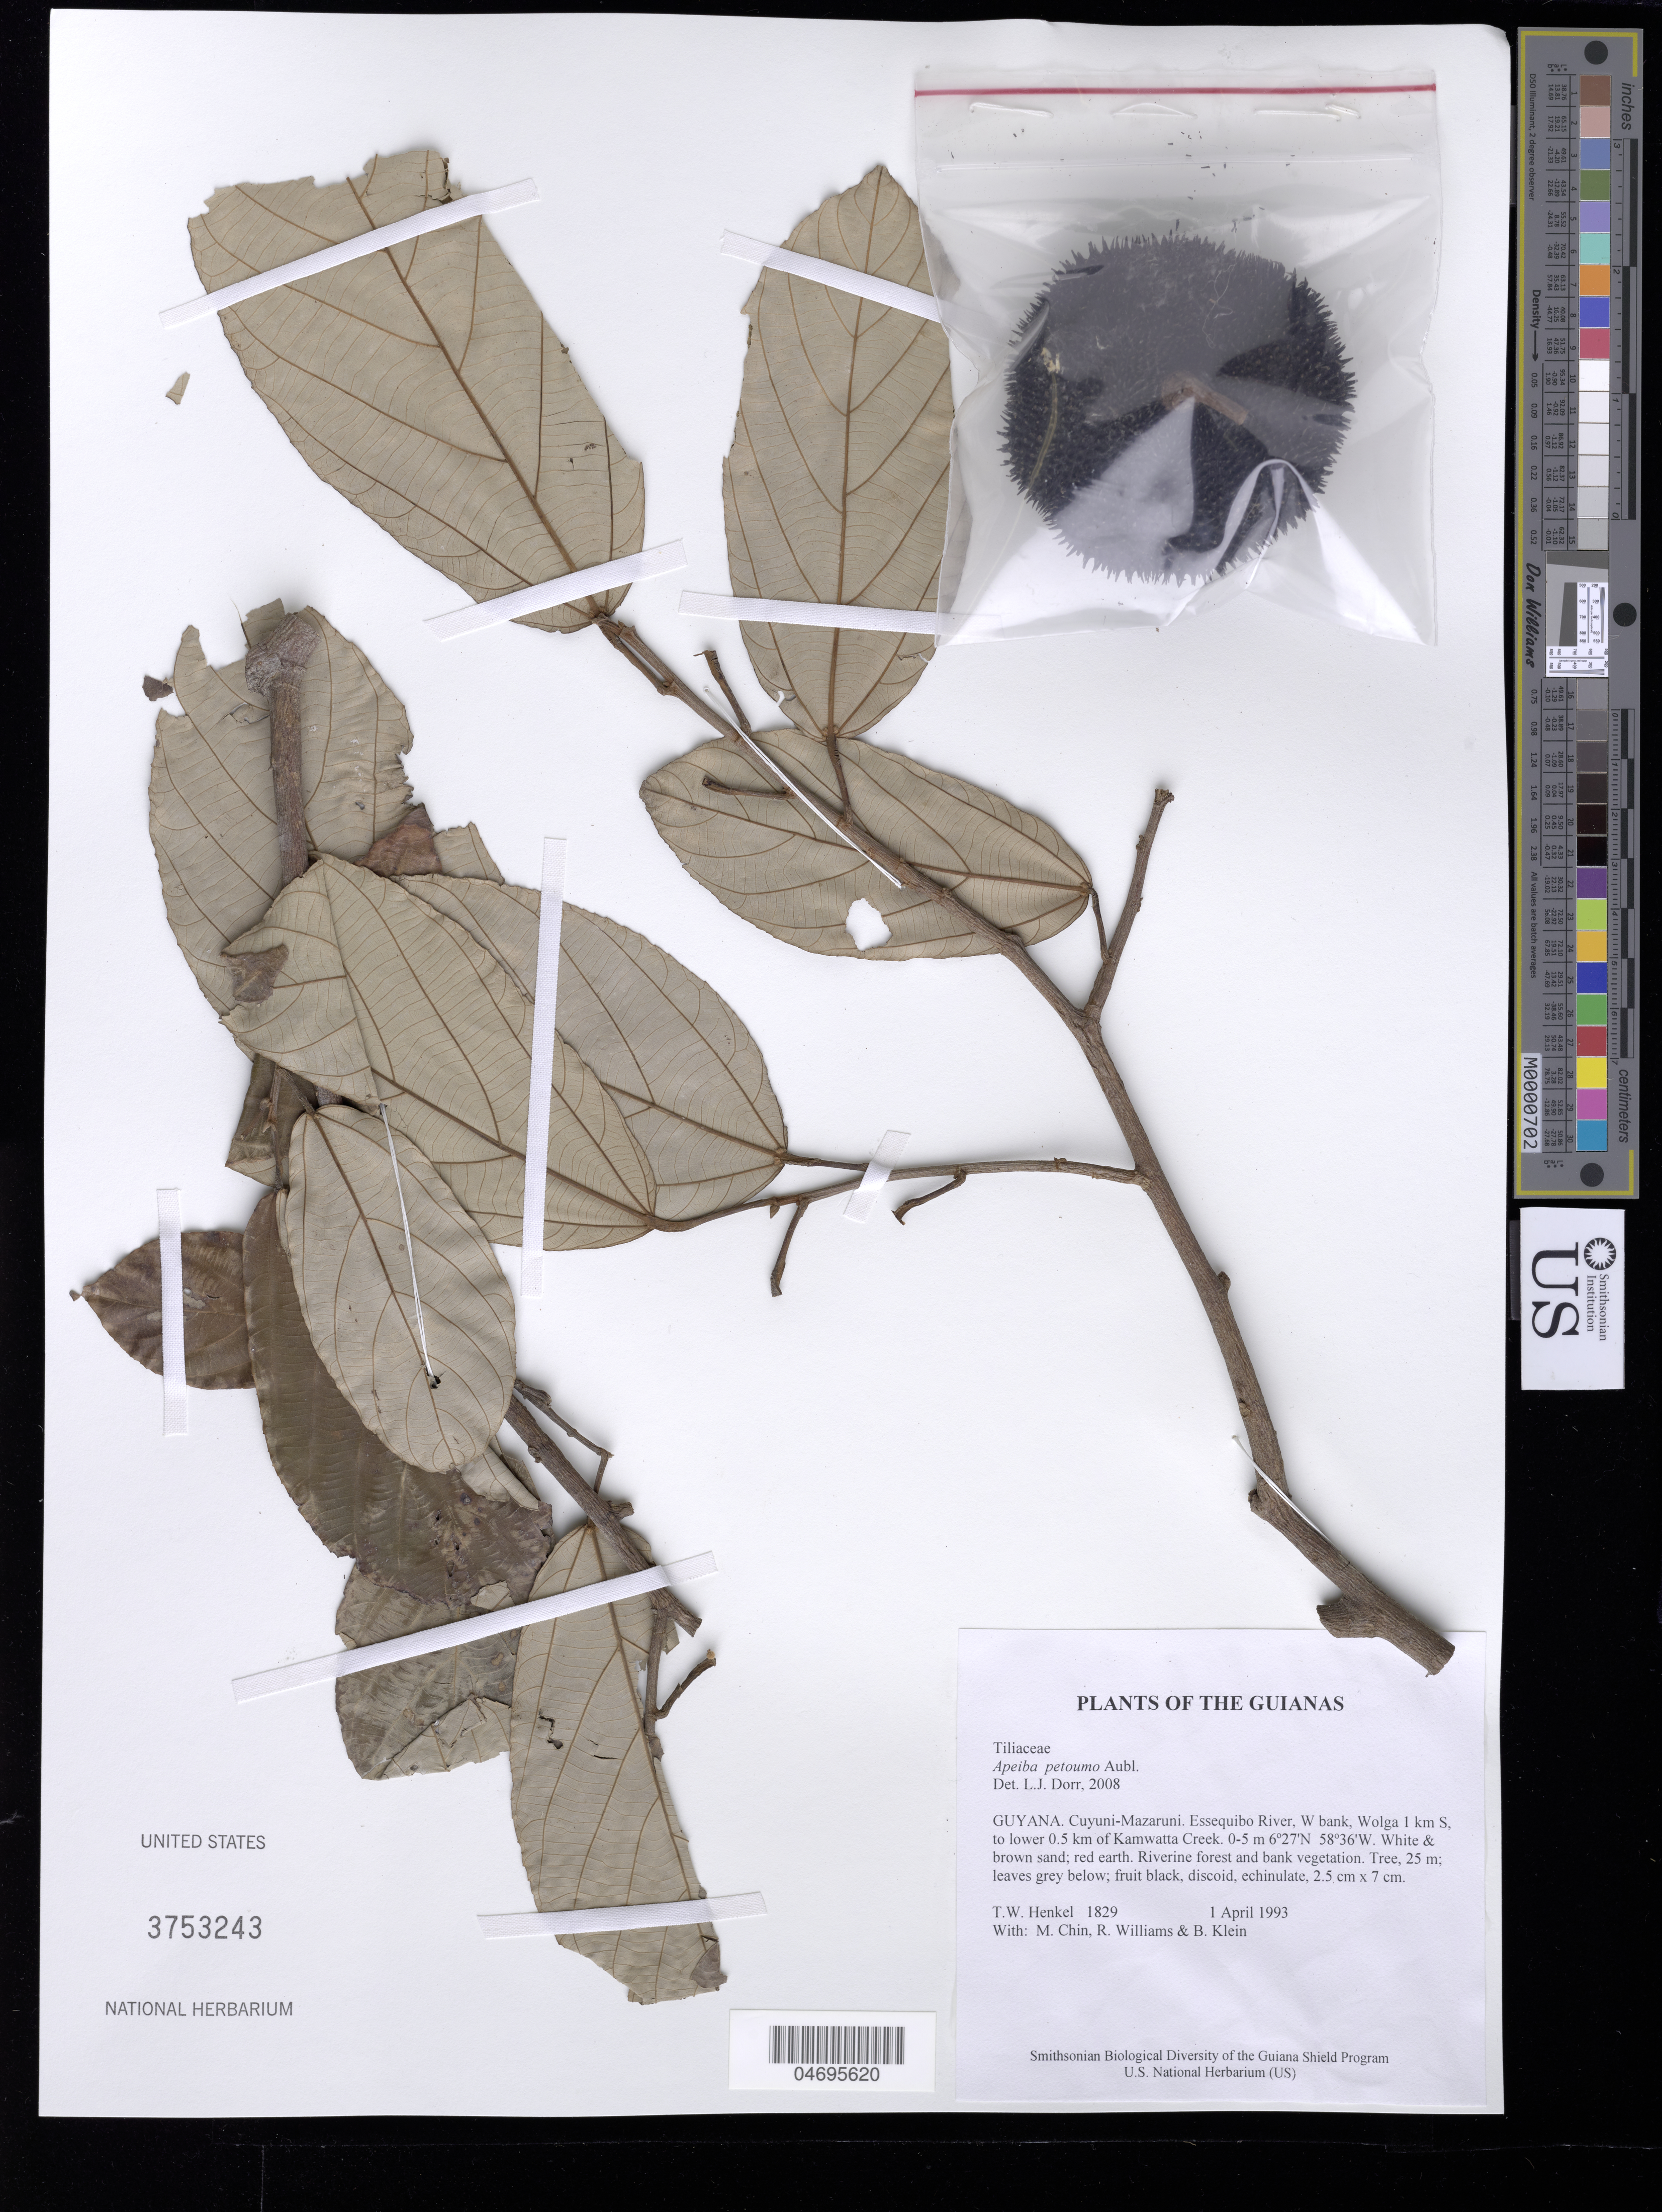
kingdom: Plantae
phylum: Tracheophyta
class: Magnoliopsida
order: Malvales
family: Malvaceae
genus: Apeiba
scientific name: Apeiba petoumo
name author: Aubl.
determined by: Dorr, L. J., (BOT), Smithsonian Institution - National Museum of Natural History (UNITED STATES)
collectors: T. Henkel, M. Chin, R. Williams & B. Klein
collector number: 1829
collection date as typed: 1 April 1993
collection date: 1993-04-01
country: Guyana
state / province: Cuyuni-Mazaruni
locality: Essequibo River, W bank, Wolga 1 km S, to lower 0.5 km of Kamwatta Creek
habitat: White & brown sand; red earth. Riverine forest and bank vegetation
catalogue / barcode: US 3753243